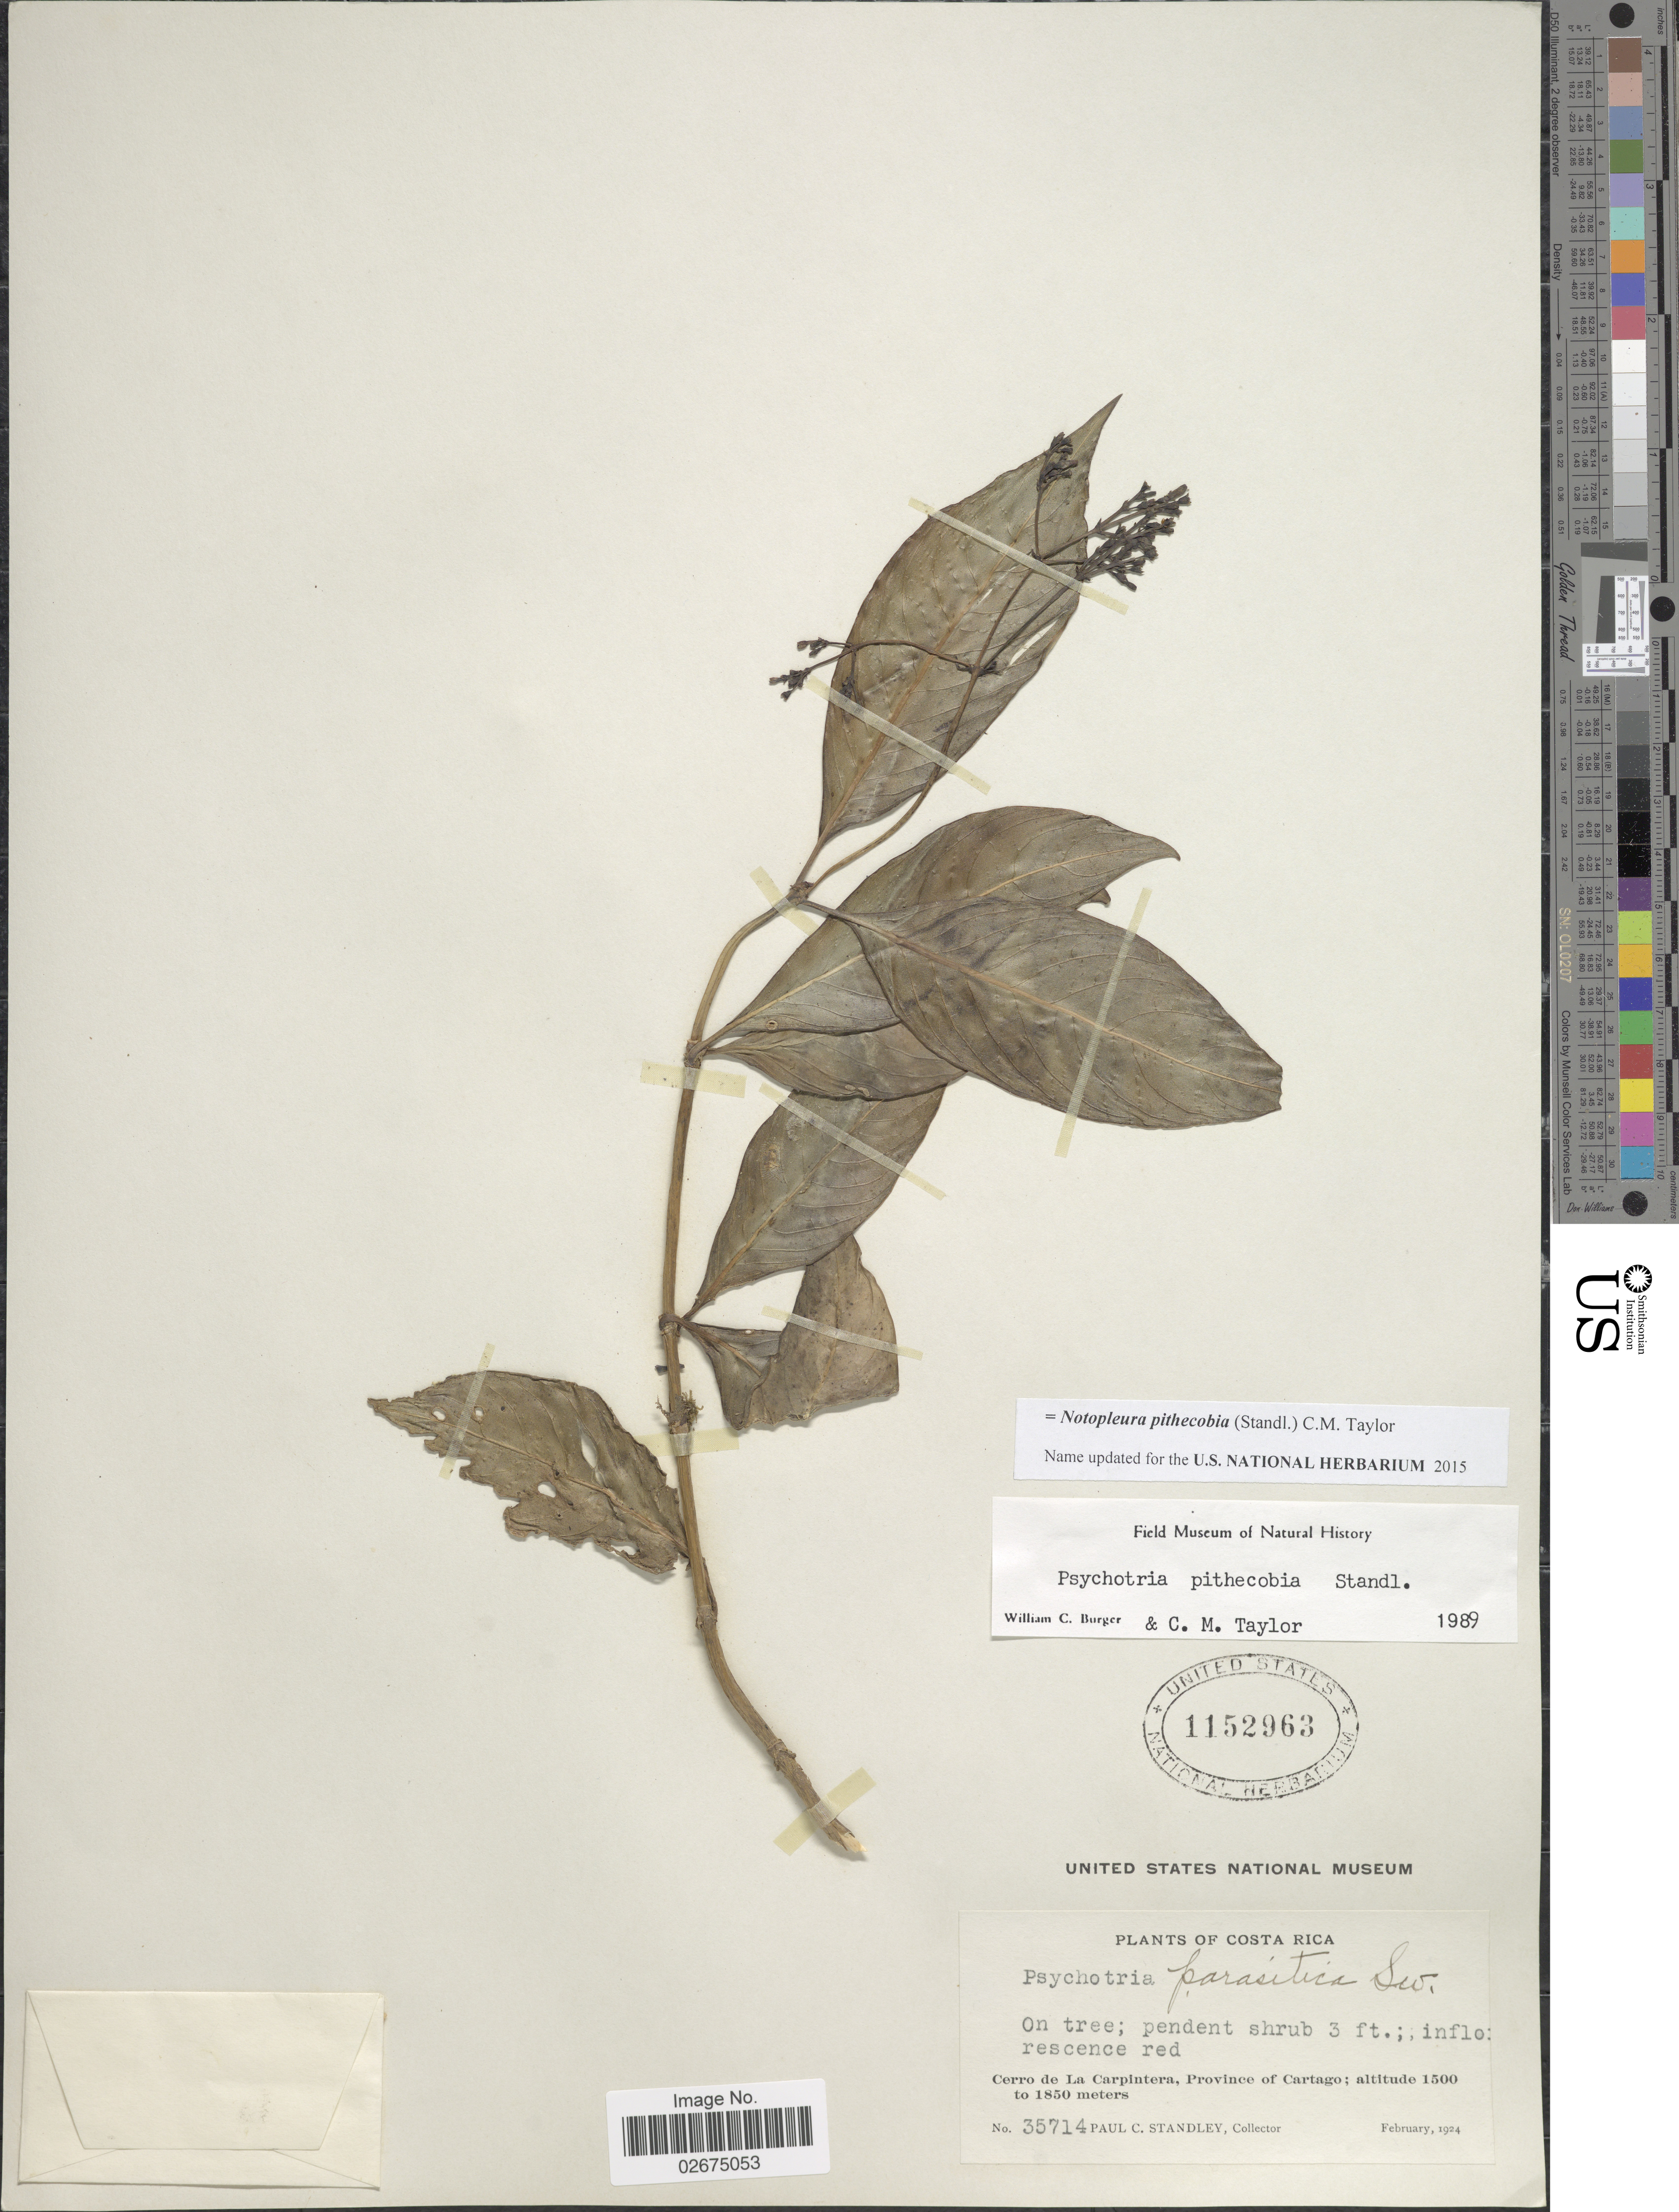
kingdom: Plantae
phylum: Tracheophyta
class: Magnoliopsida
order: Gentianales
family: Rubiaceae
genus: Notopleura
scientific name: Notopleura pithecobia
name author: (Standl.) C.M. Taylor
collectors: P. C. Standley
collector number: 35714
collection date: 1924-02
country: Costa Rica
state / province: Cartago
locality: Cerro de La Carpintera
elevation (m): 1500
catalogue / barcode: US 1152963